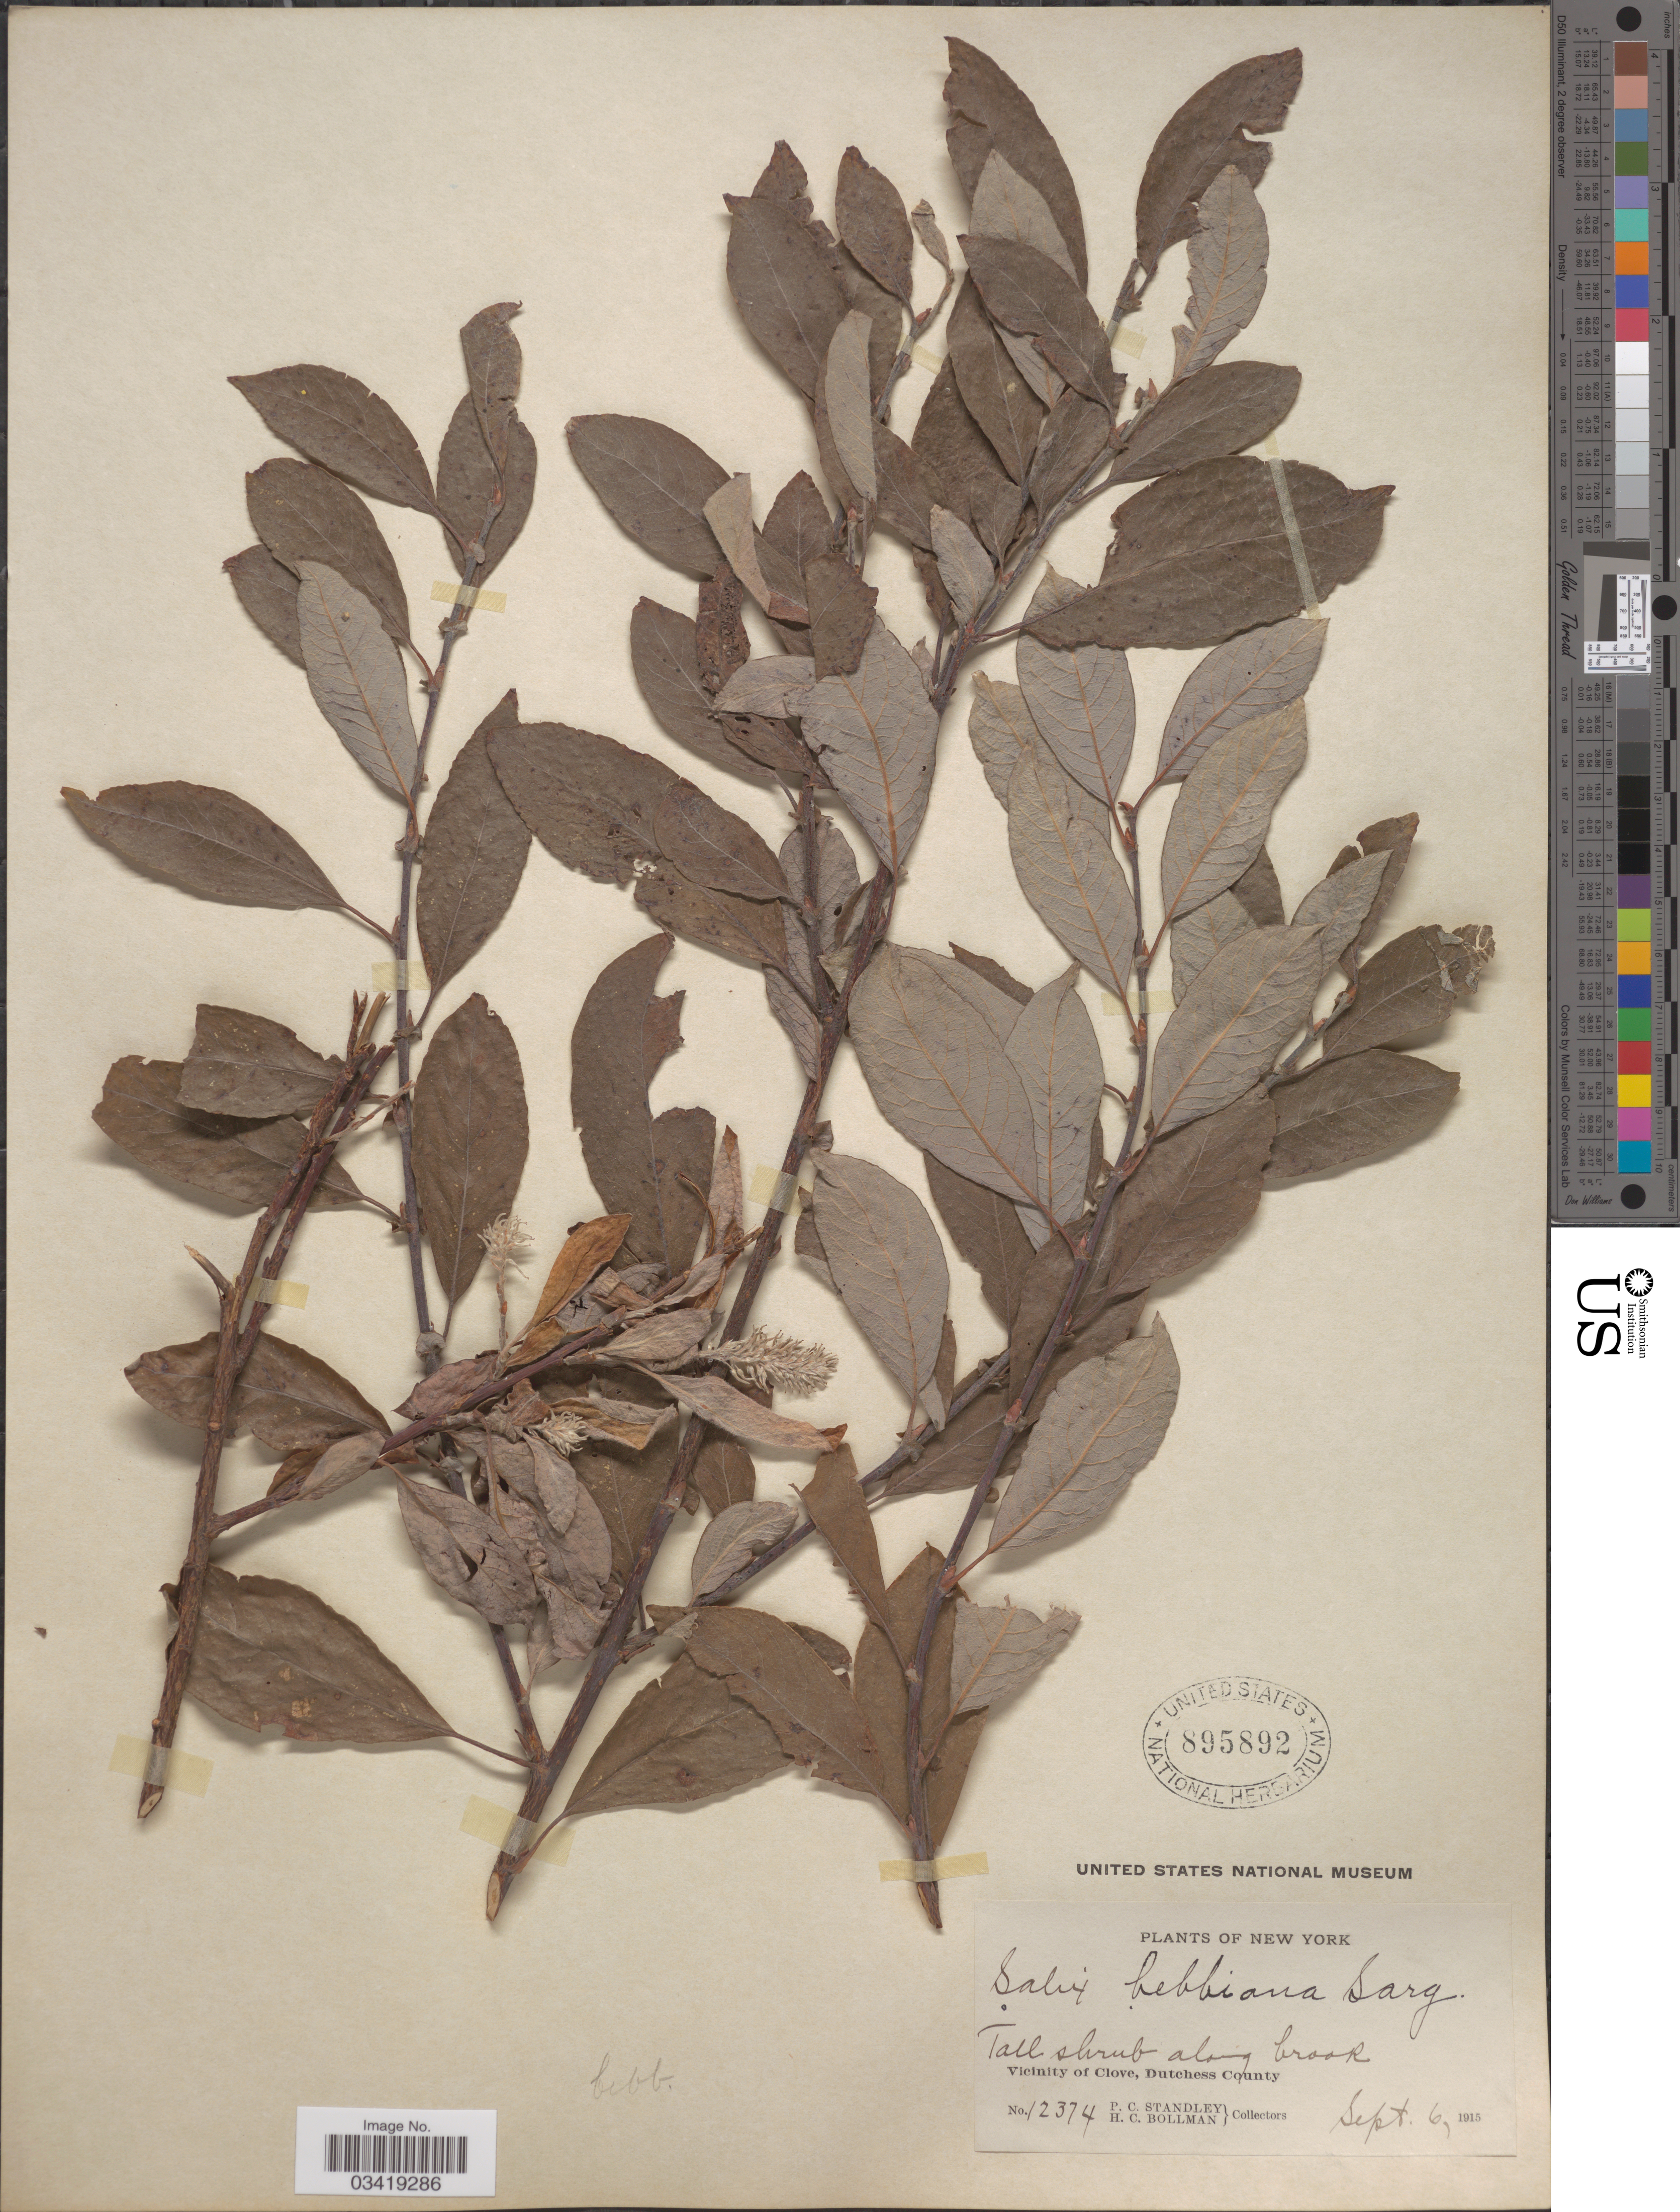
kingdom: Plantae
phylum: Tracheophyta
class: Magnoliopsida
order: Malpighiales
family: Salicaceae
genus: Salix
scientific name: Salix bebbiana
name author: Sarg.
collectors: P. C. Standley & H. C. Bollman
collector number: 12374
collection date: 1915-09-06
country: United States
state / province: New York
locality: Vicinity of Clove, Dutchess County.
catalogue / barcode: US 895892